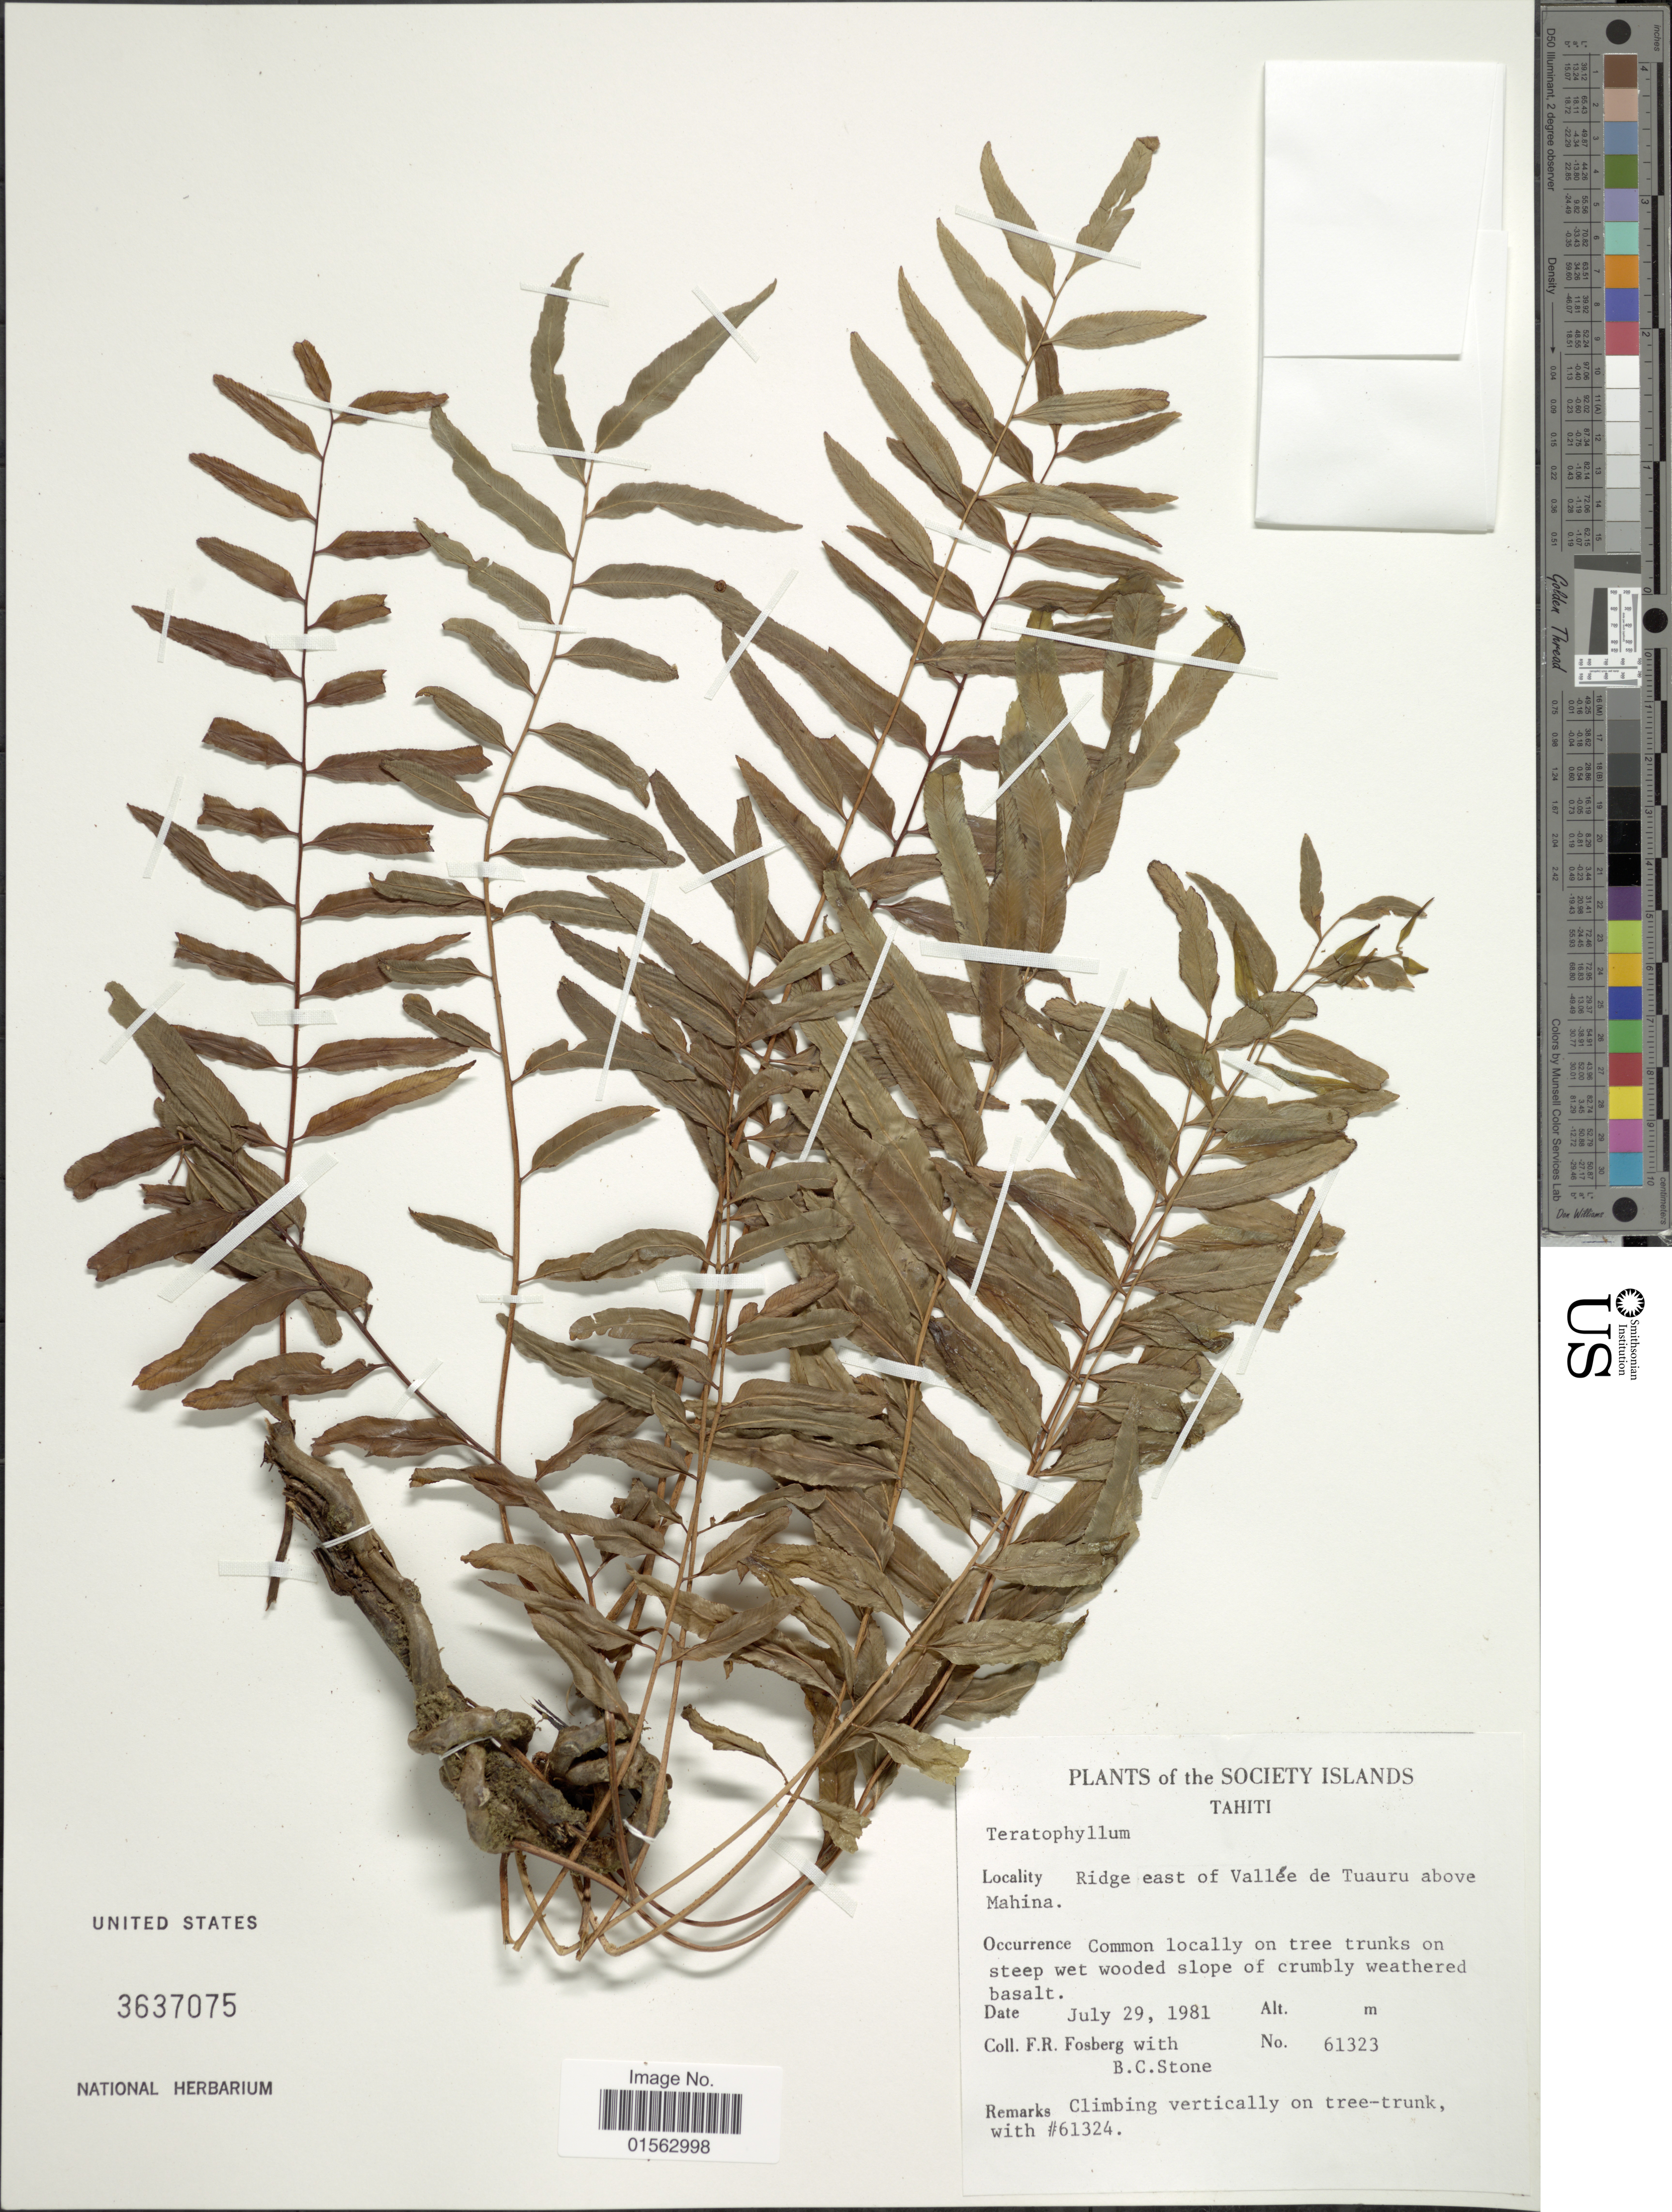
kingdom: Plantae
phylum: Tracheophyta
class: Polypodiopsida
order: Polypodiales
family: Dryopteridaceae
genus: Teratophyllum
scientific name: Teratophyllum wilkesianum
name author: (Brack.) Holttum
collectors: F. R. Fosberg & B. C. Stone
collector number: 61323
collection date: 1981-07-29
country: French Polynesia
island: Tahiti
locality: Society Islands, Tahiti, Ridge east of Vallée de Tuauru above Mahina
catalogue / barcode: US 3637075